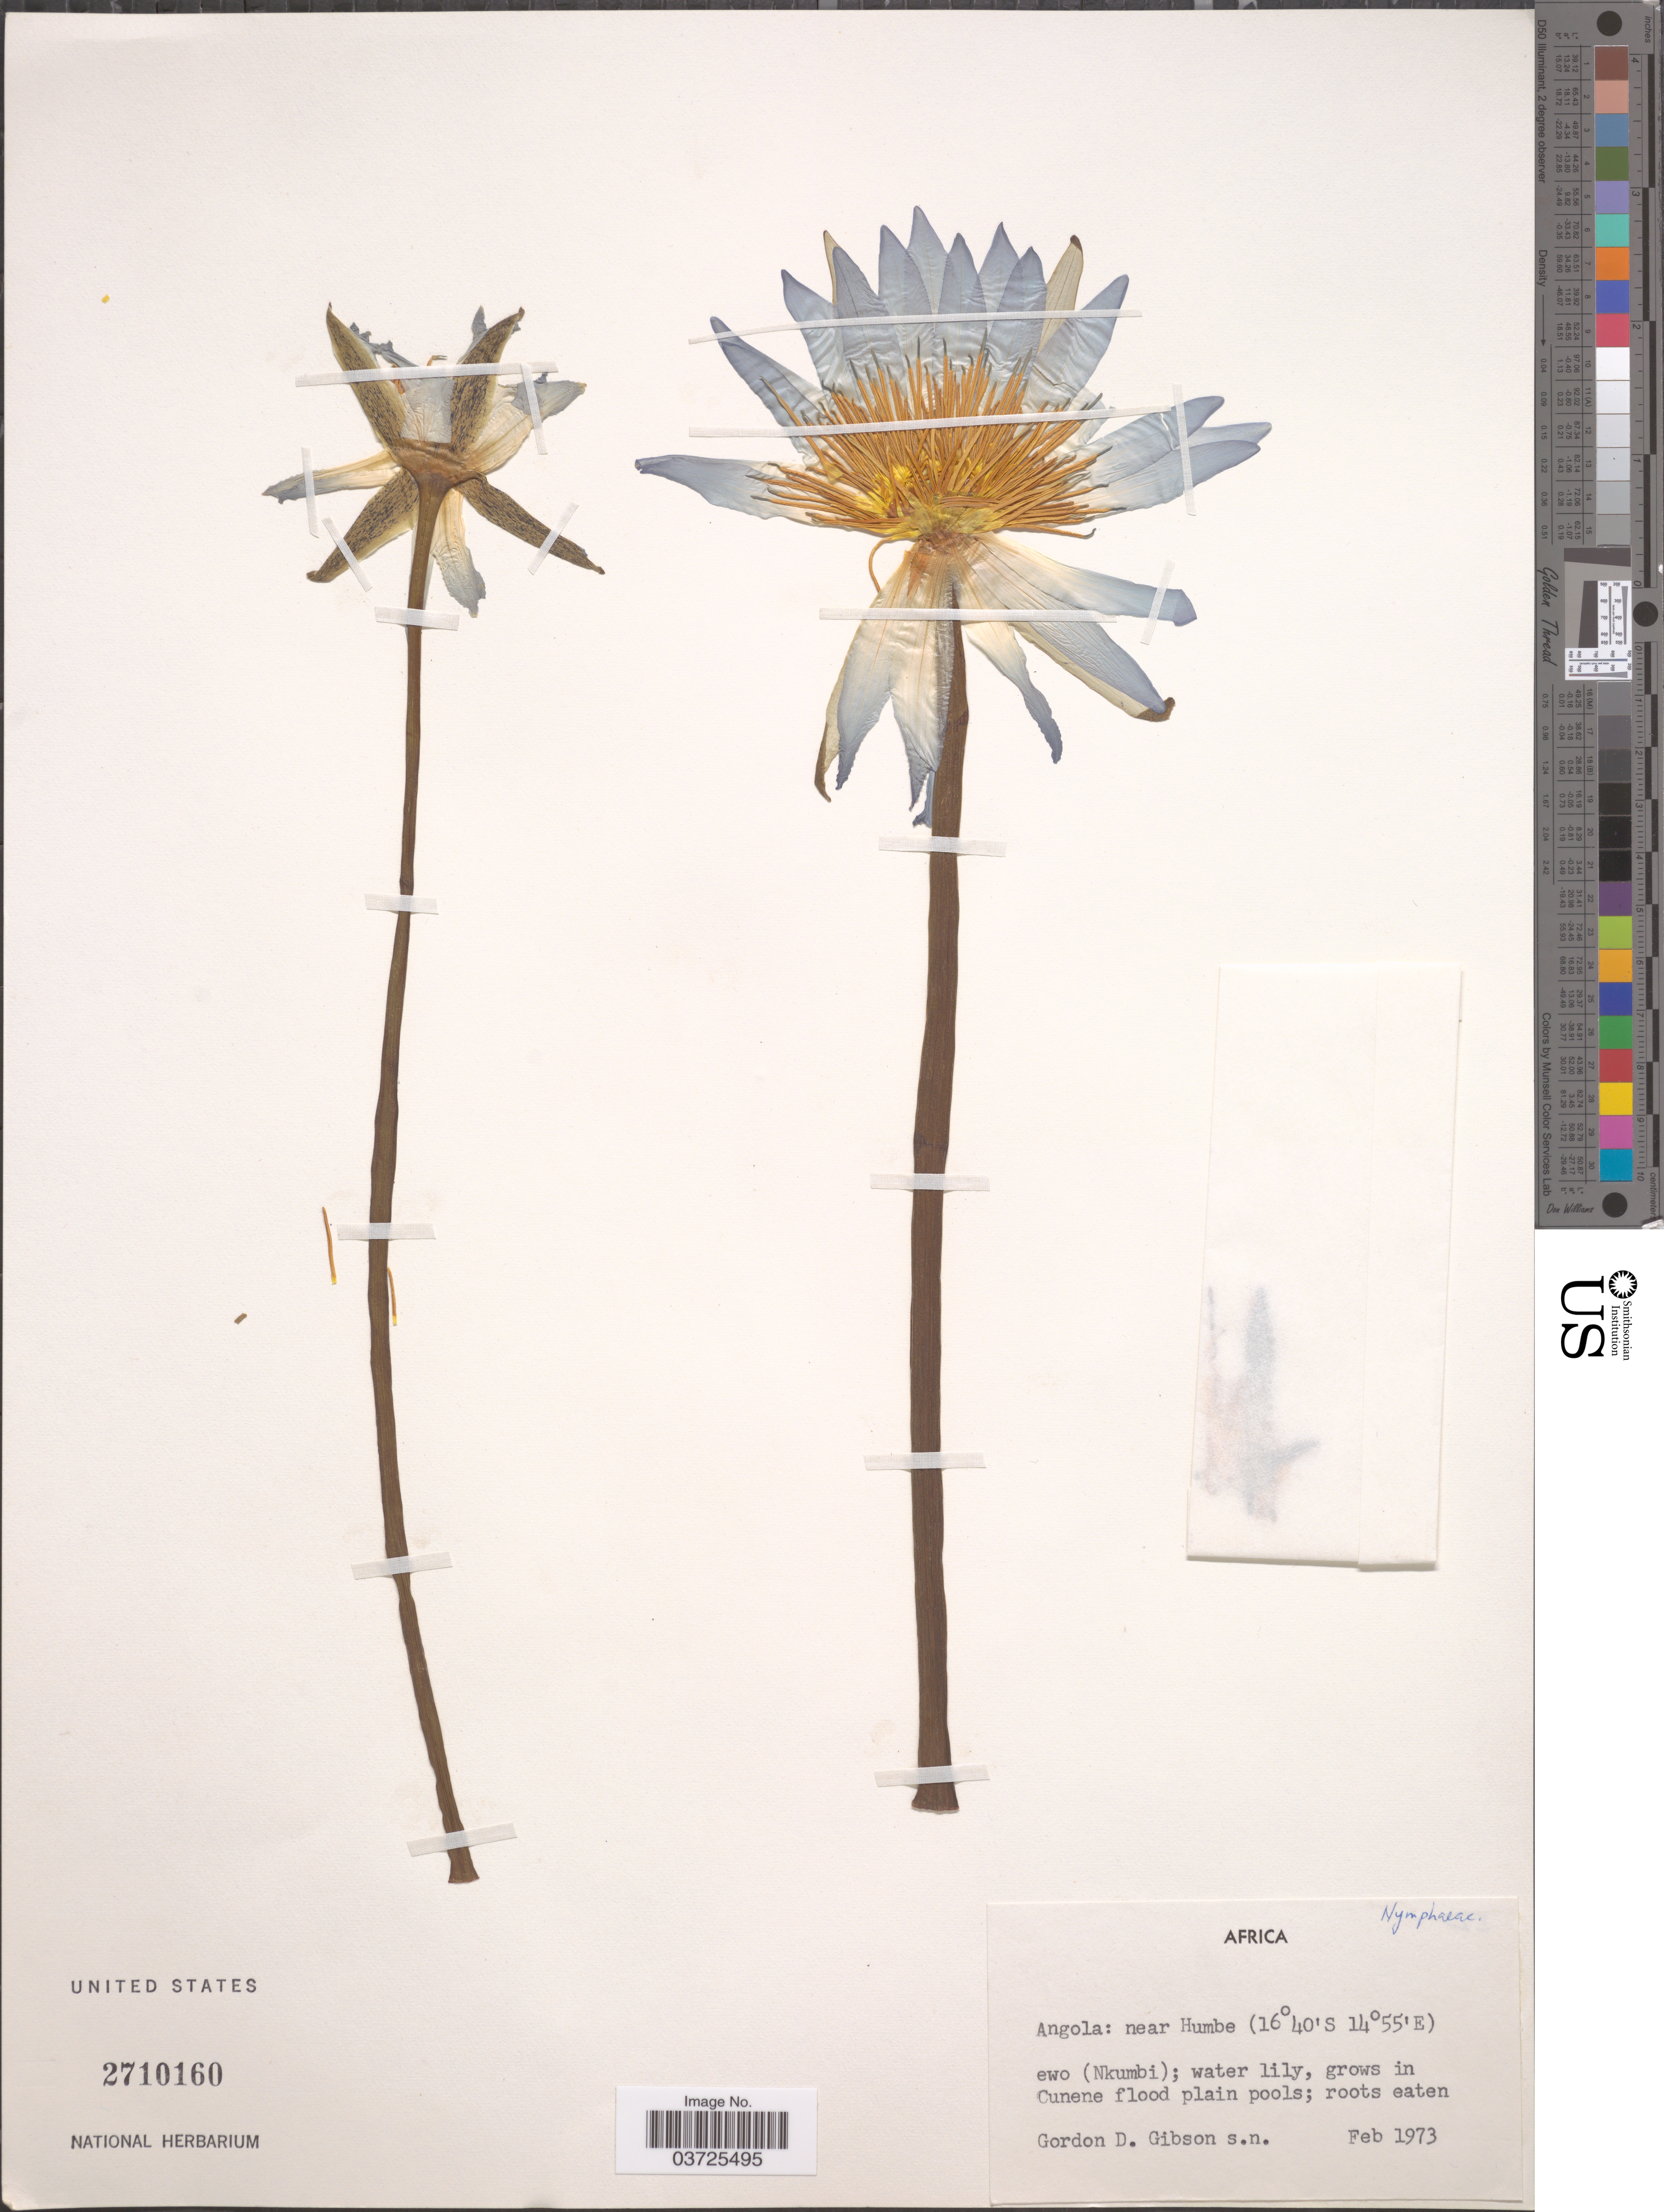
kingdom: Plantae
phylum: Tracheophyta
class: Magnoliopsida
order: Nymphaeales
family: Nymphaeaceae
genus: Nymphaea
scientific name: Nymphaea sulphurea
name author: Gilg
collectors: G. D. Gibson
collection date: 1973-02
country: Angola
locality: Near Humbe.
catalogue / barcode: US 2710160